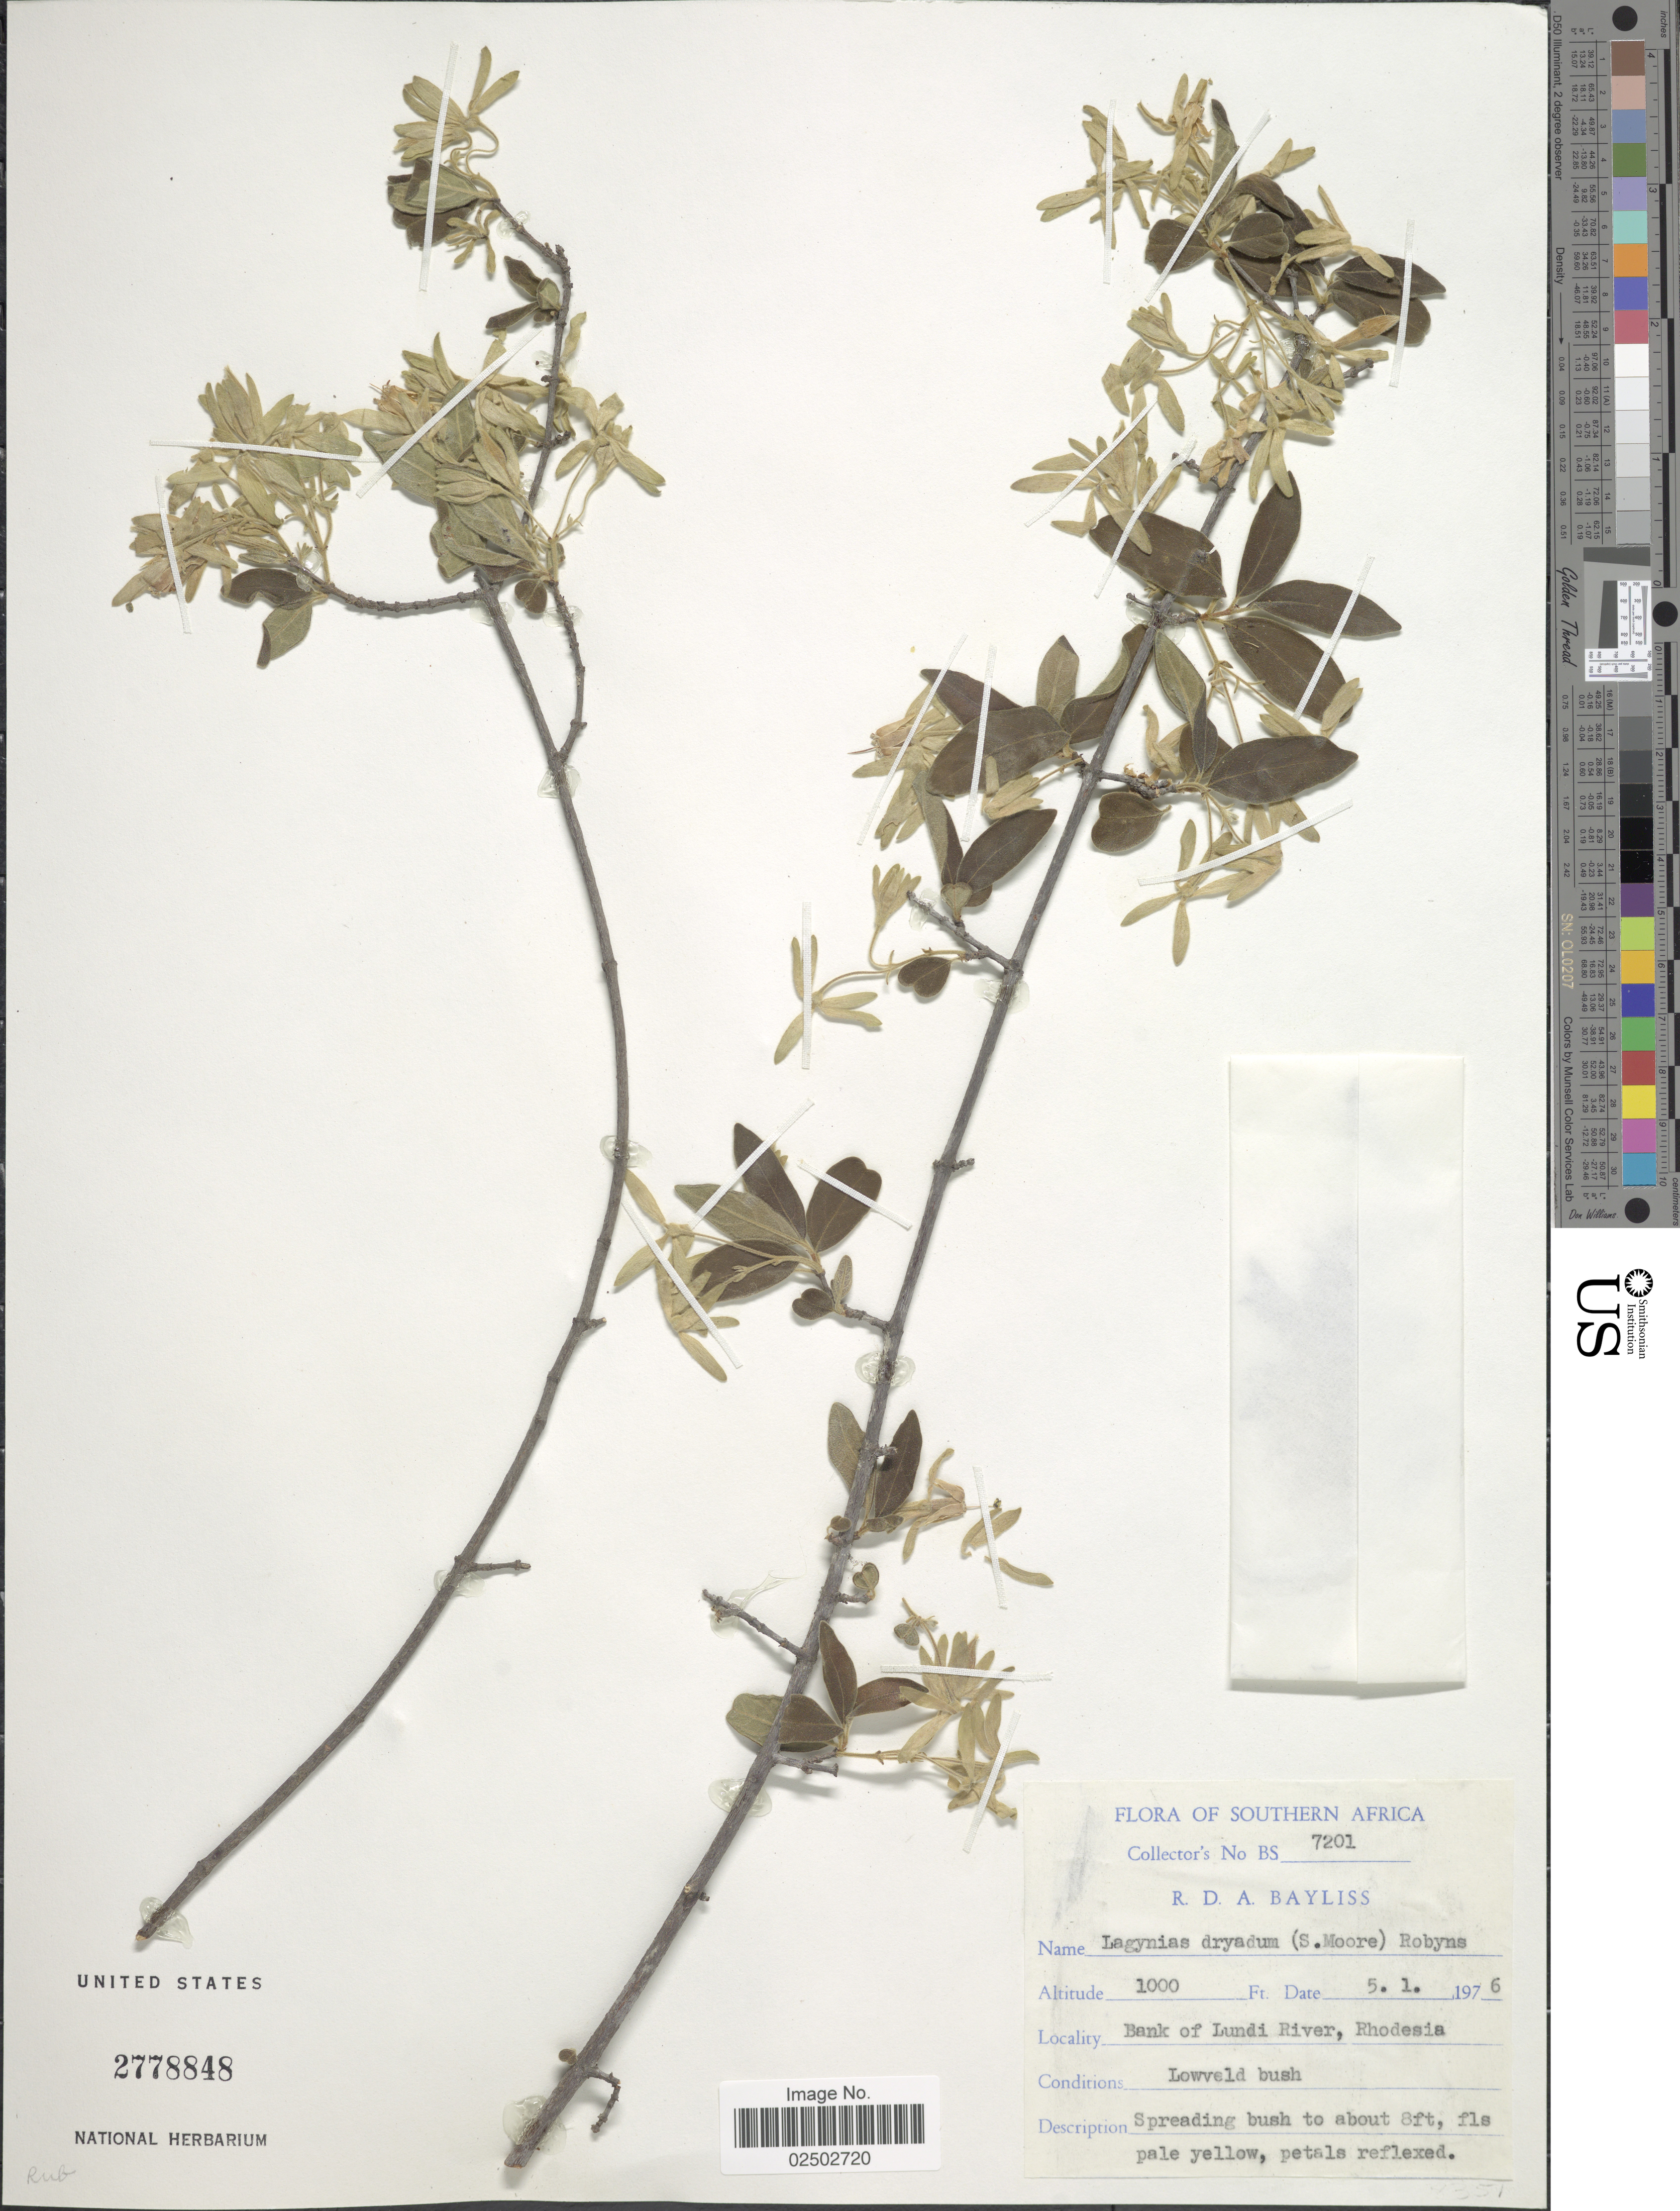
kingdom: Plantae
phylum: Tracheophyta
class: Magnoliopsida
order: Gentianales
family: Rubiaceae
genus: Vangueria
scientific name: Vangueria dryadum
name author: S. Moore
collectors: R. Bayliss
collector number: BS 7201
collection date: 1976-01-05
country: Zimbabwe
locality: Southern Africa. Bank of Lundi River, Rhodesia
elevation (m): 305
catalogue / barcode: US 2778848